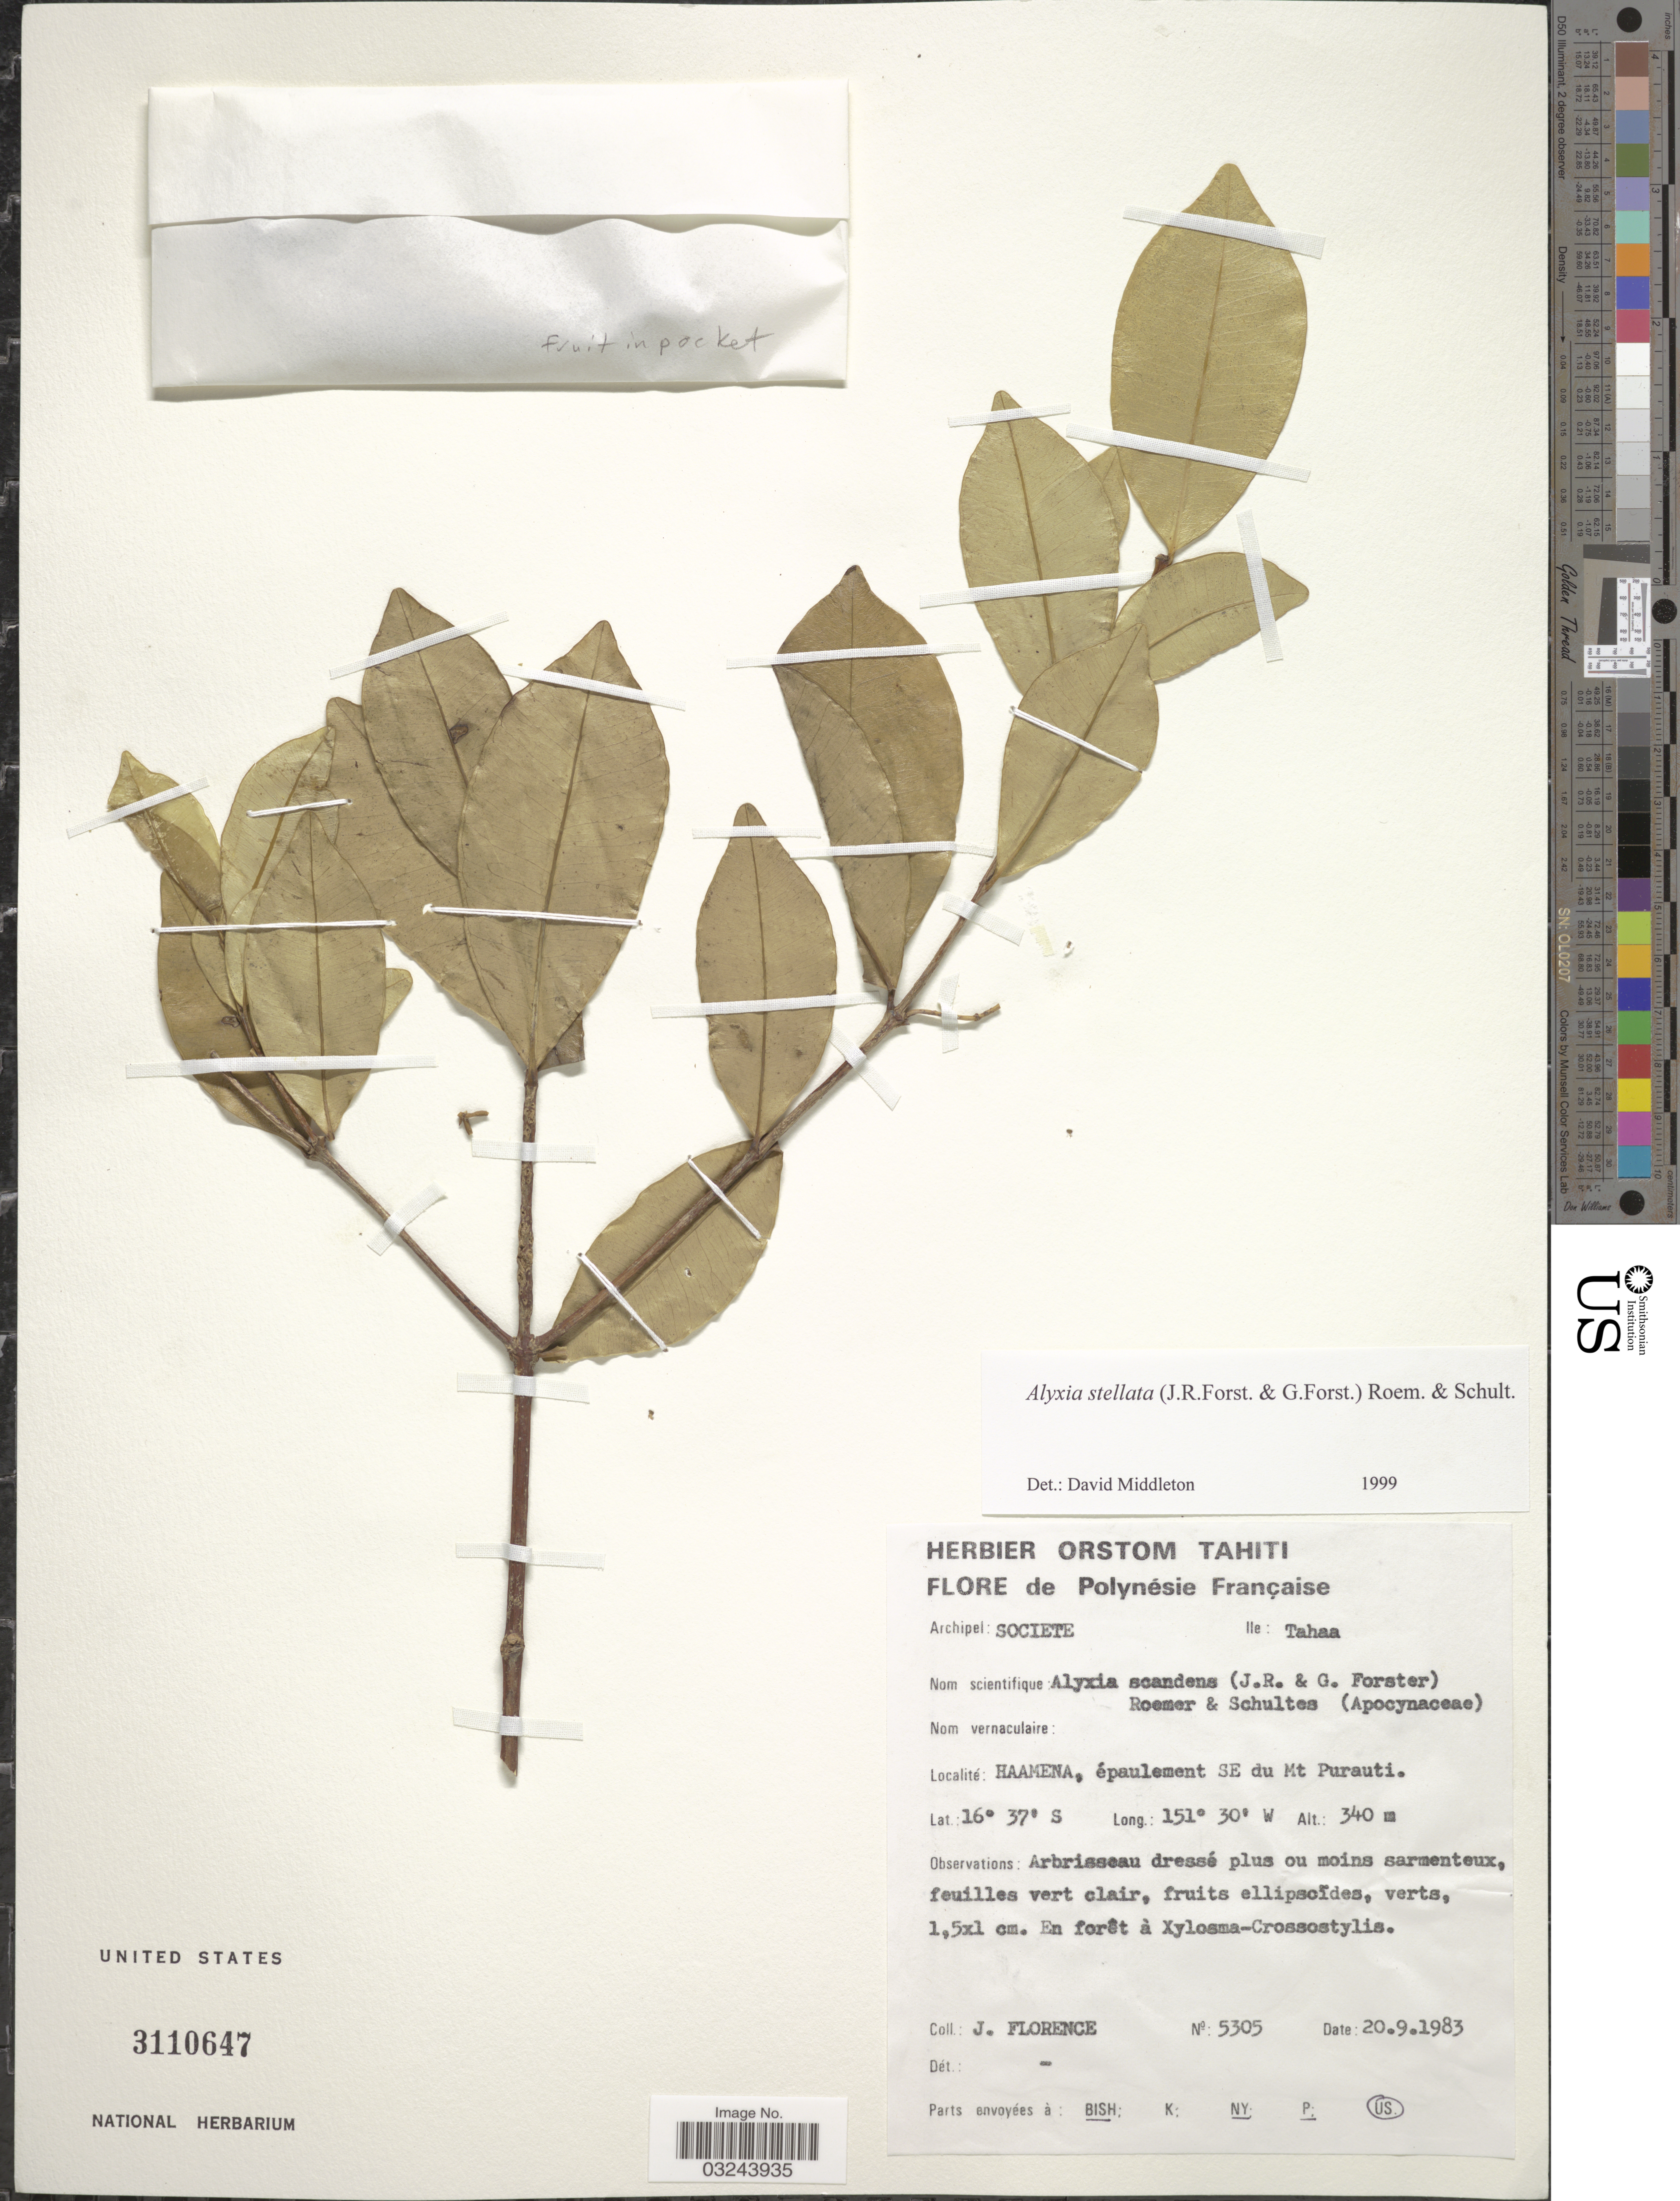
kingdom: Plantae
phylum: Tracheophyta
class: Magnoliopsida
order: Gentianales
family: Apocynaceae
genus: Alyxia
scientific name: Alyxia stellata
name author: (J.R. Forst. & G. Forst.) Roem. & Schult.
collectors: J. Florence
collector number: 5305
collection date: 1983-09-20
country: French Polynesia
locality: Polynésie Française. Archipel: Societe. Ile: Tahaa. Haamena, épaulement SE du Mt Purauti.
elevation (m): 340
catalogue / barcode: US 3110647